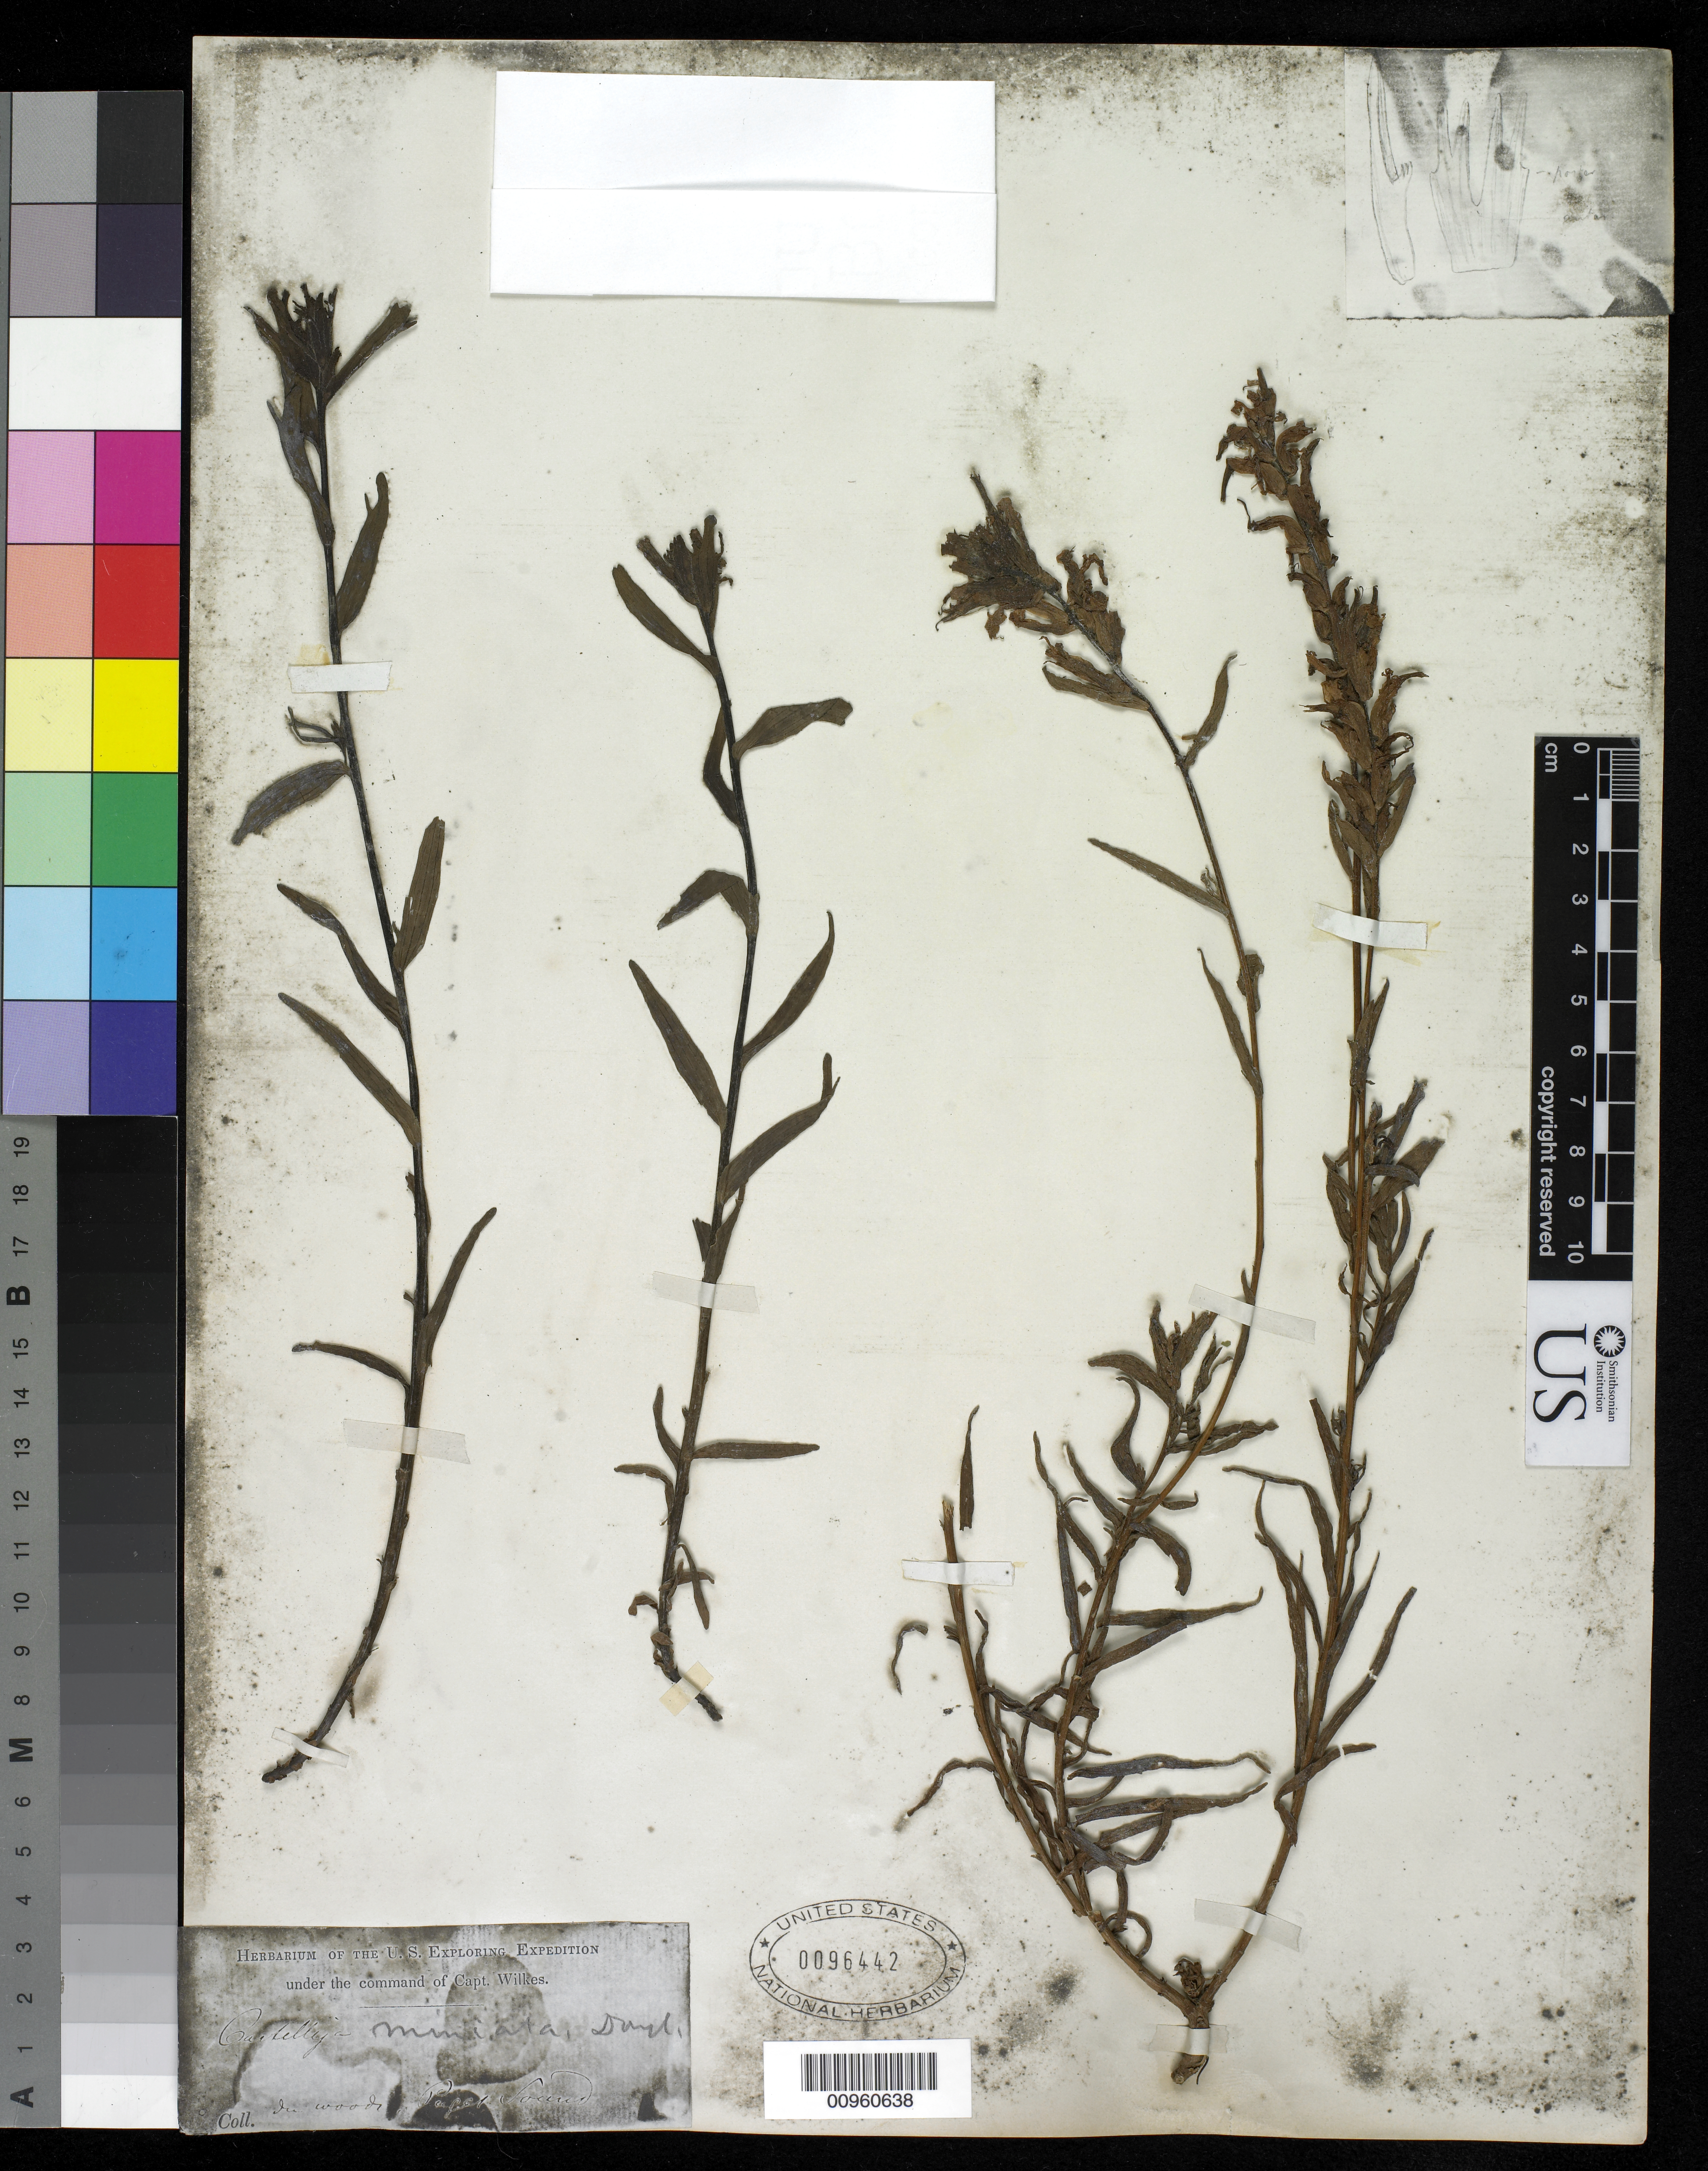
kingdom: Plantae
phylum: Tracheophyta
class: Magnoliopsida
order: Lamiales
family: Orobanchaceae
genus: Castilleja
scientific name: Castilleja miniata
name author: Douglas ex Hook.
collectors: Wilkes Explor. Exped.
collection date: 1838/1842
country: United States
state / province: Washington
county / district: King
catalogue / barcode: US 96442